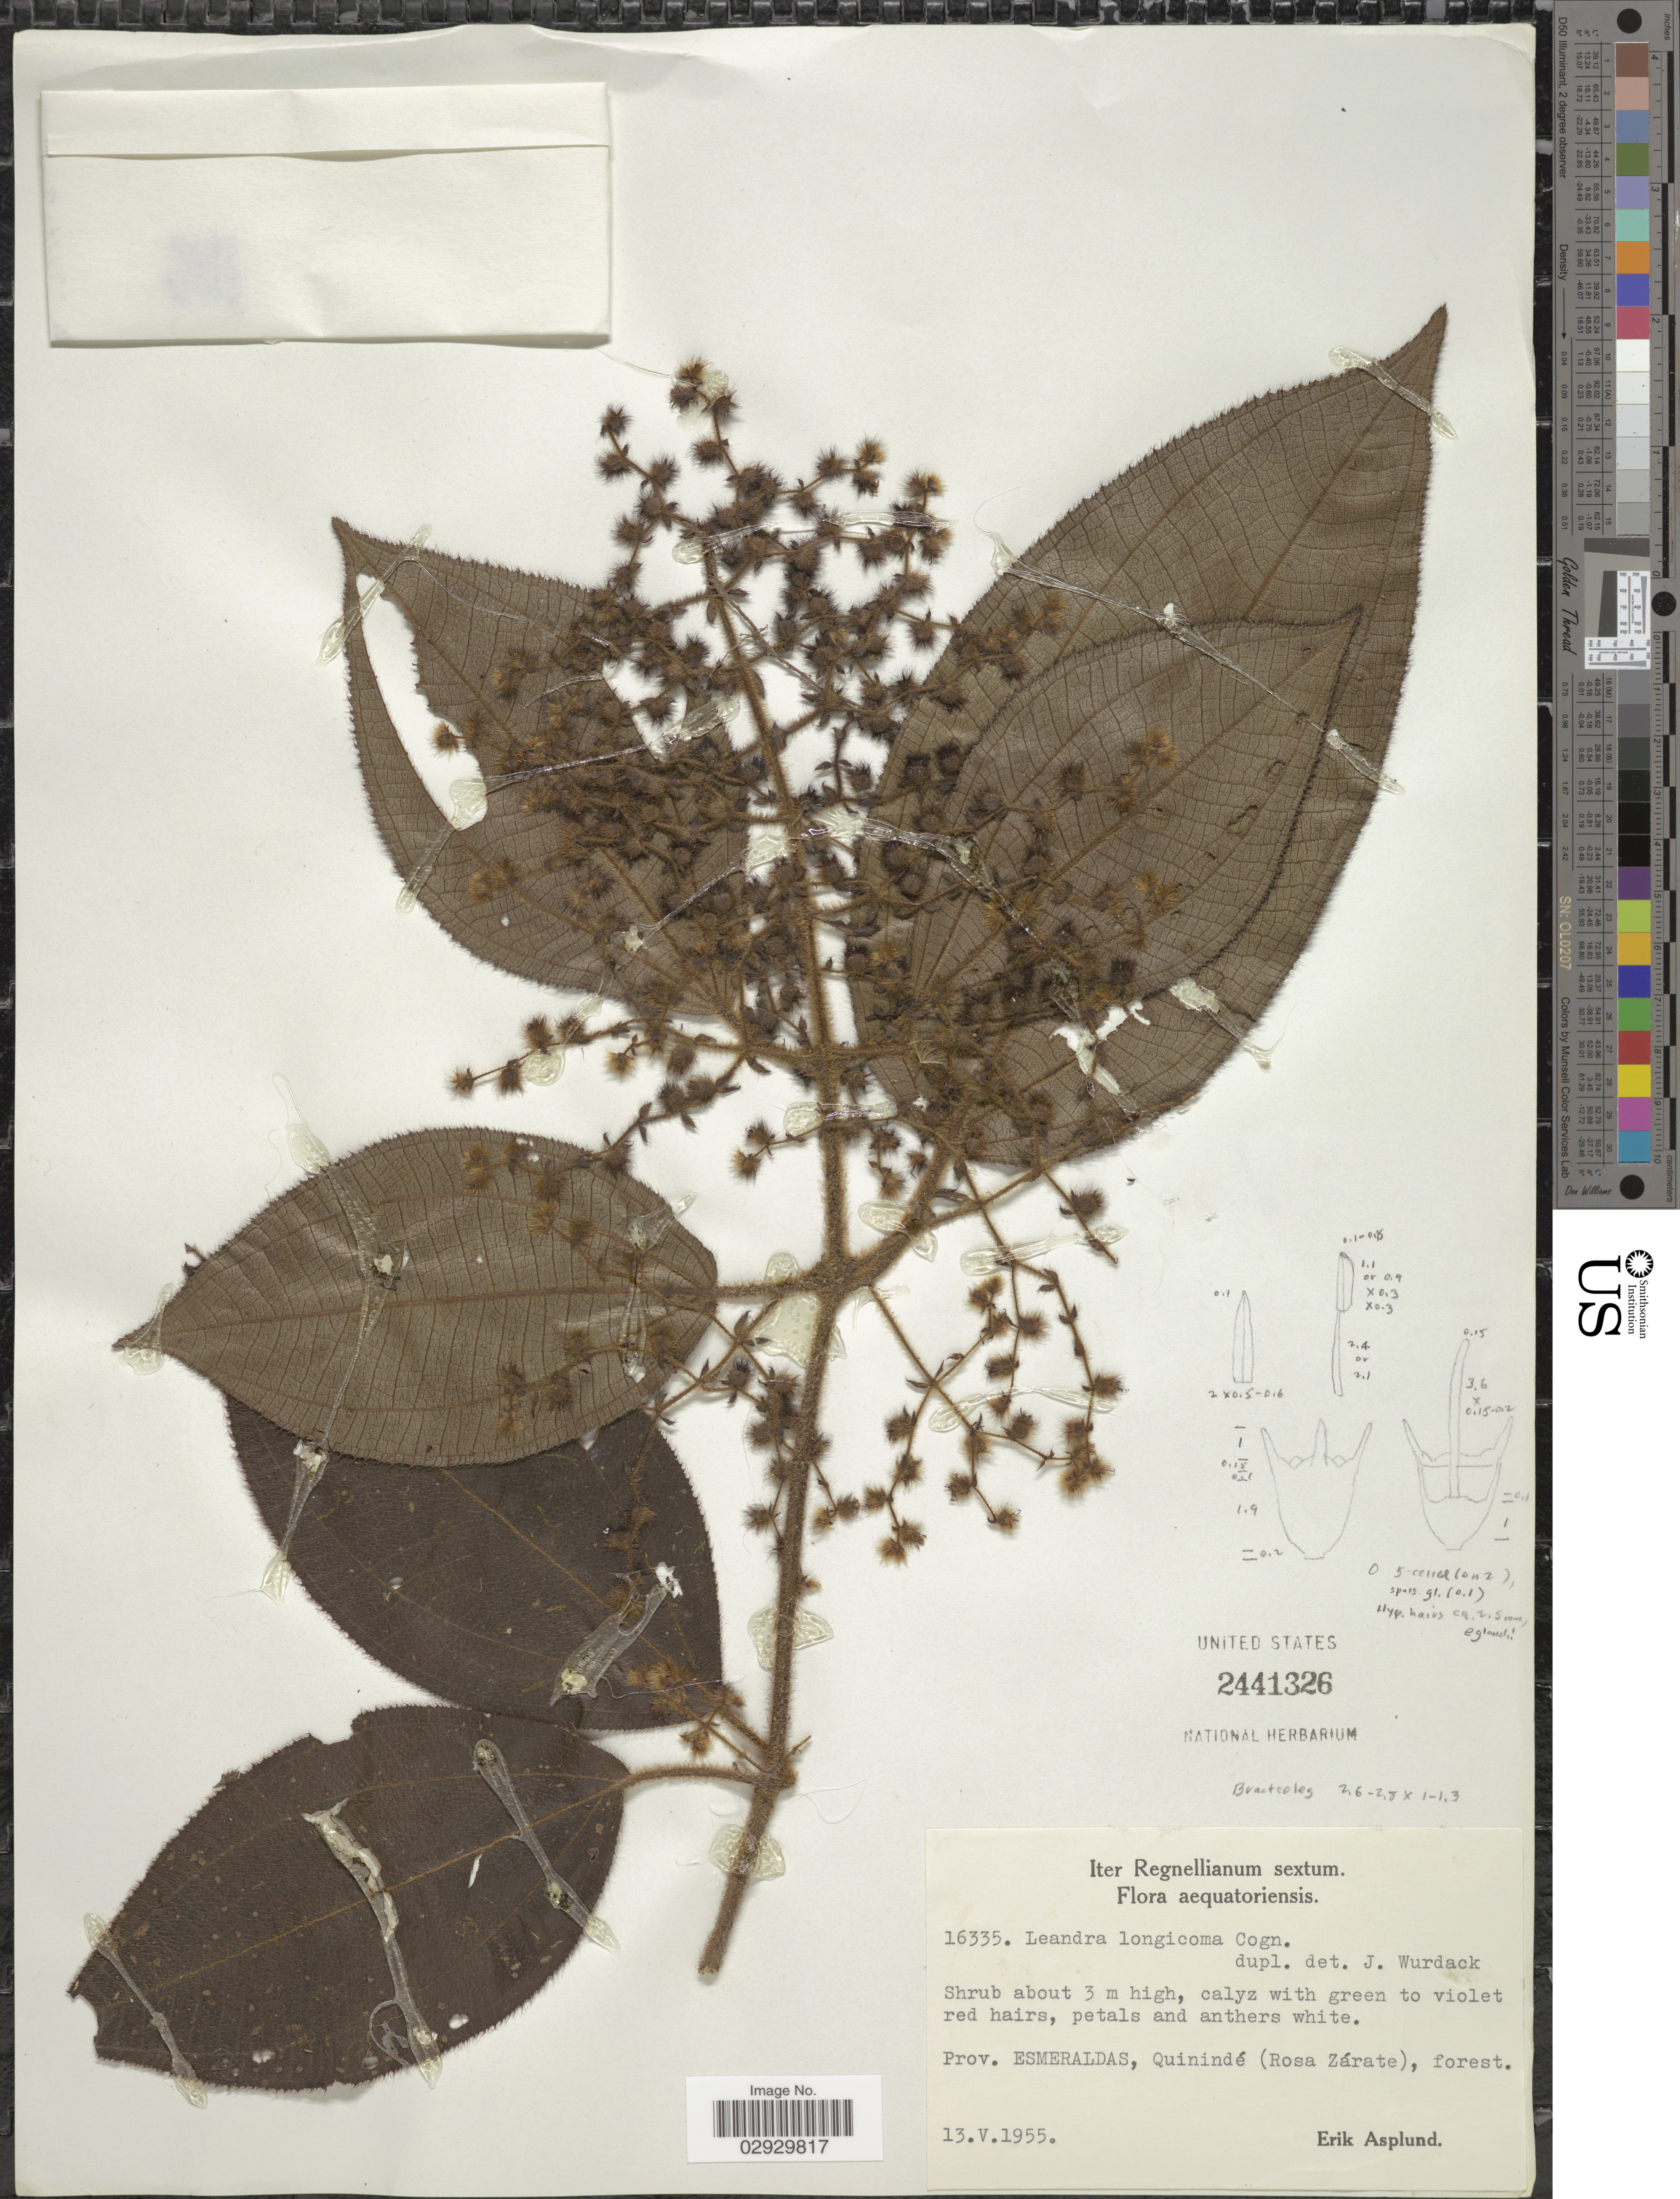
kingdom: Plantae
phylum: Tracheophyta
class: Magnoliopsida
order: Myrtales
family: Melastomataceae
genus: Leandra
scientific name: Leandra longicoma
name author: Cogn.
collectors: E. Asplund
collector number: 16335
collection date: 1955-05-13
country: Ecuador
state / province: Esmeraldas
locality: Prov. Esmeraldas, Quinindé (Rosa Zárate).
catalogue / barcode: US 2441326